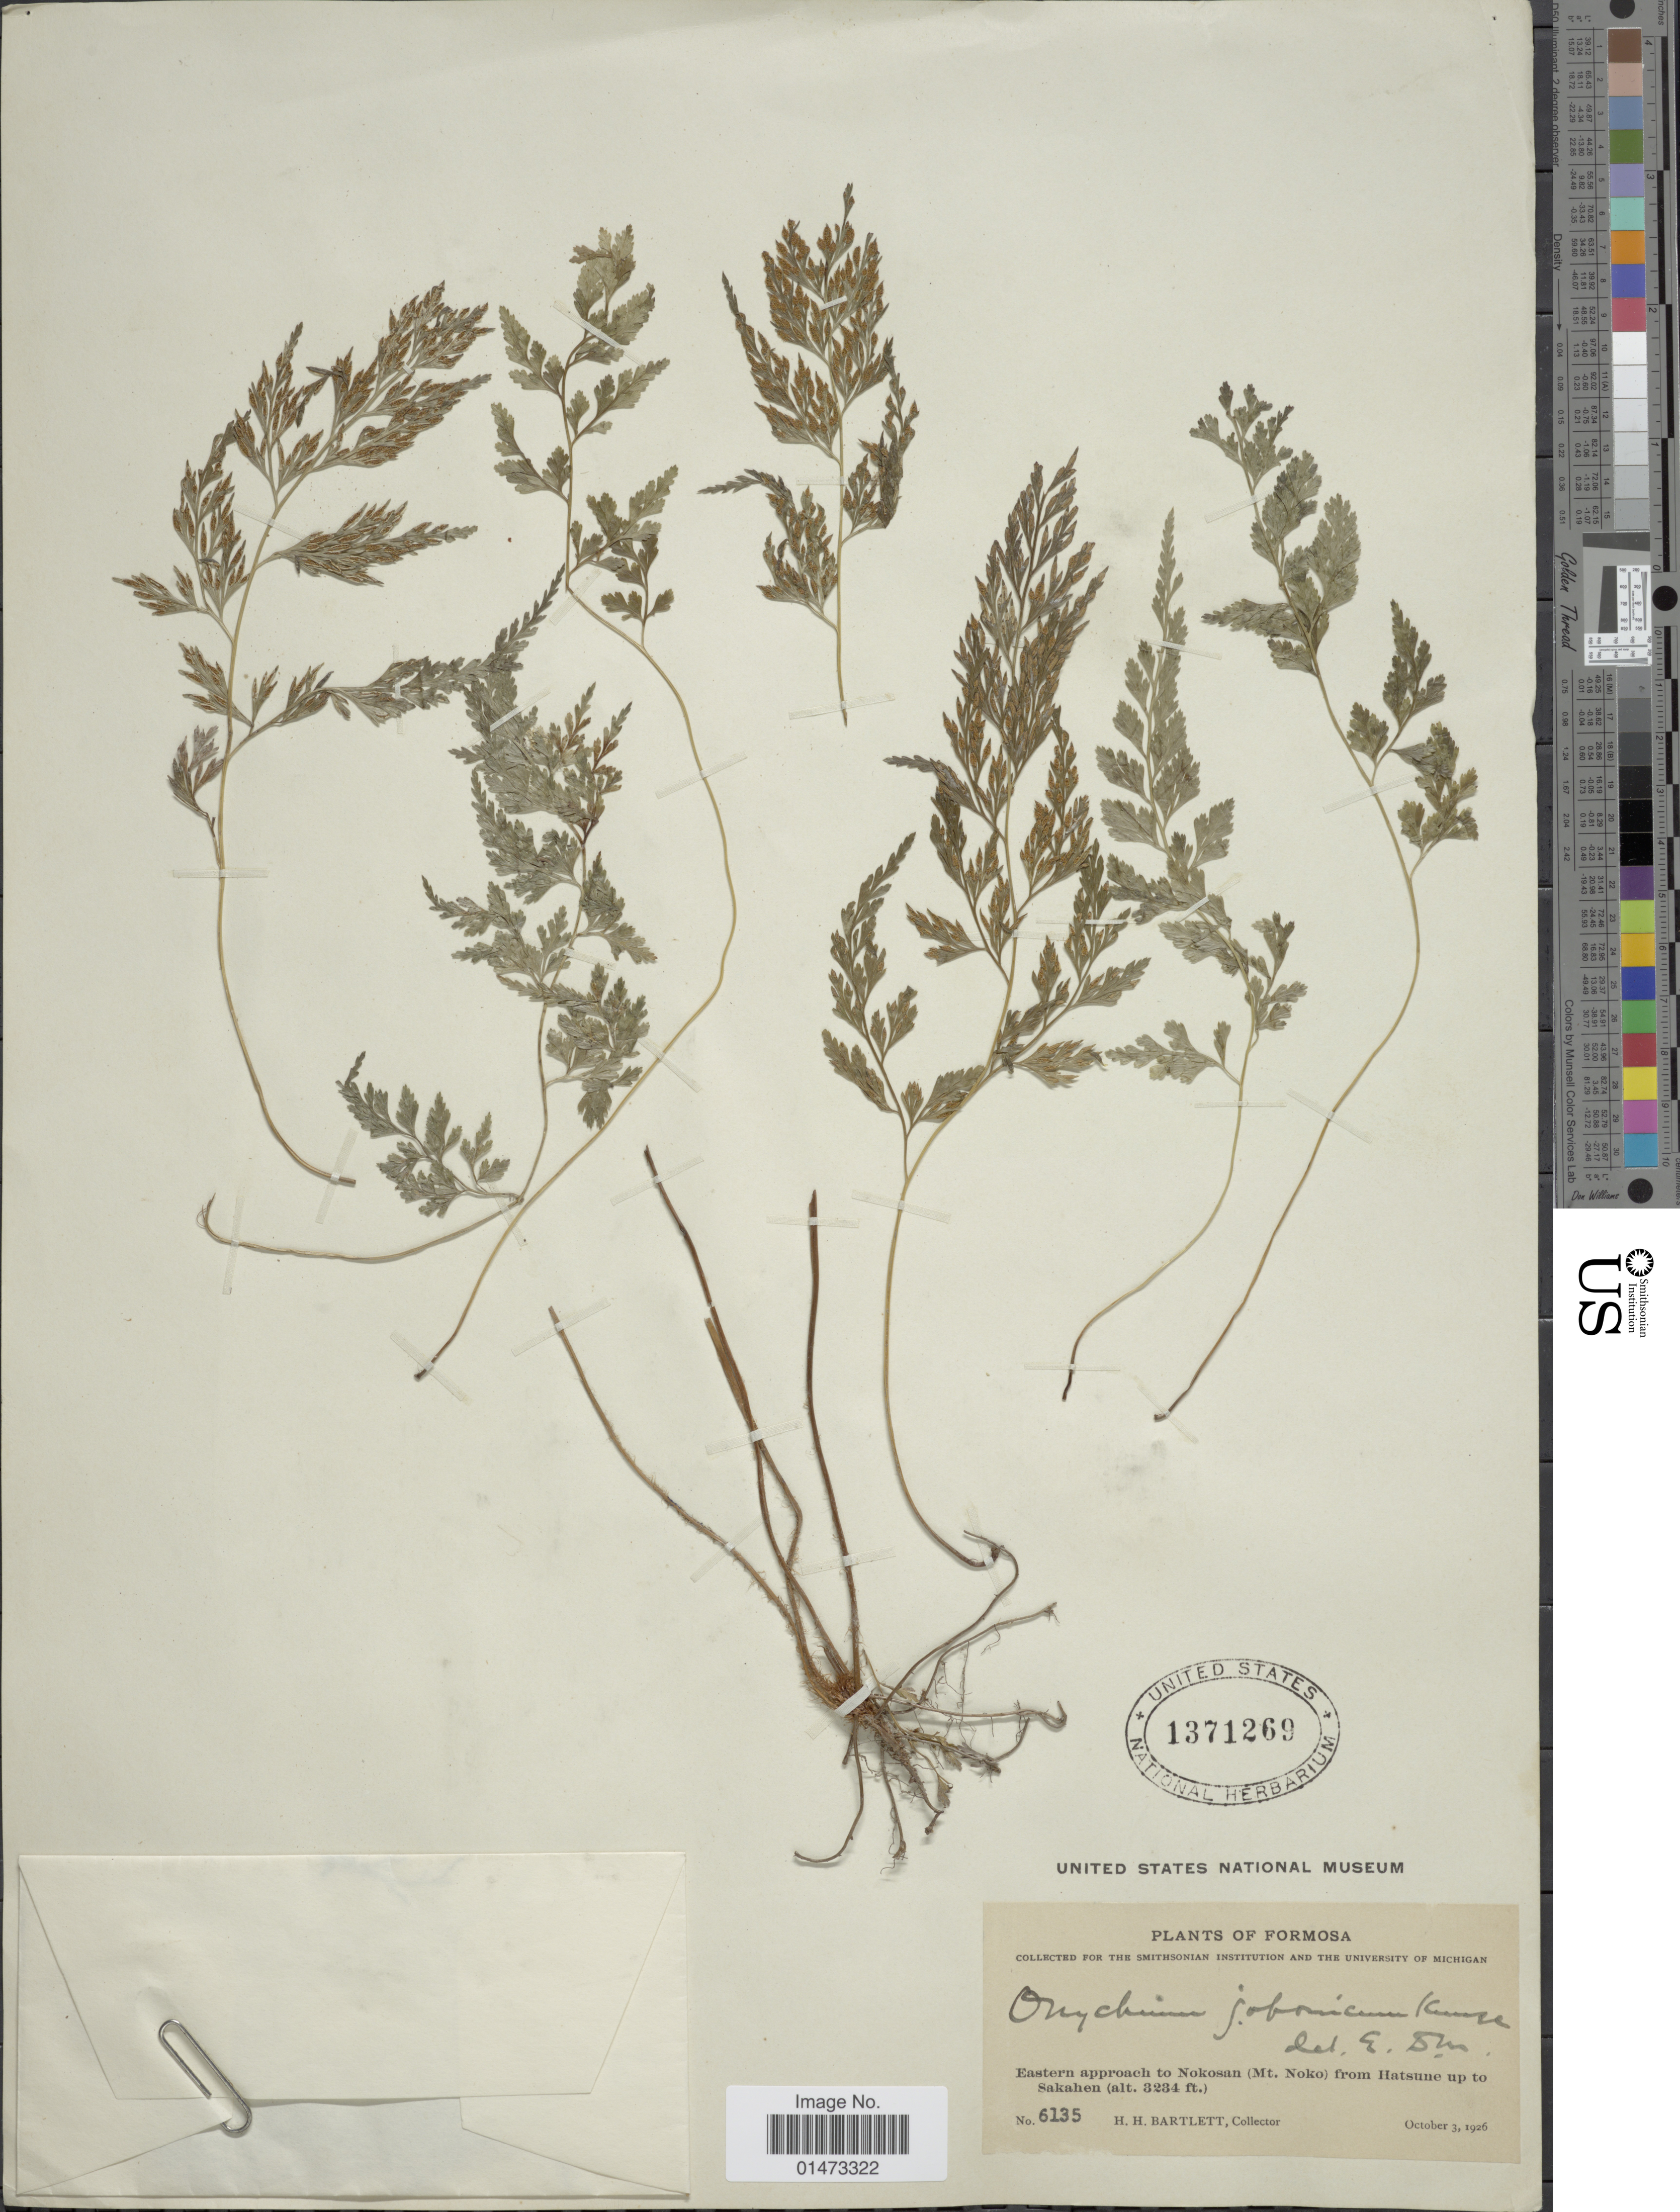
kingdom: Plantae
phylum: Tracheophyta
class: Polypodiopsida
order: Polypodiales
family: Pteridaceae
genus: Onychium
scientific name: Onychium japonicum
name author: (Thunb.) Kunze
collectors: H. H. Bartlett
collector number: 6135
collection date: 1926-10-03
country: Taiwan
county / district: Hualien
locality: Formosa. Eastern approach to Nokosan (Mt. Noko) from Hatsune up to Sakahen.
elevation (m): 986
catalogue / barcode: US 1371269